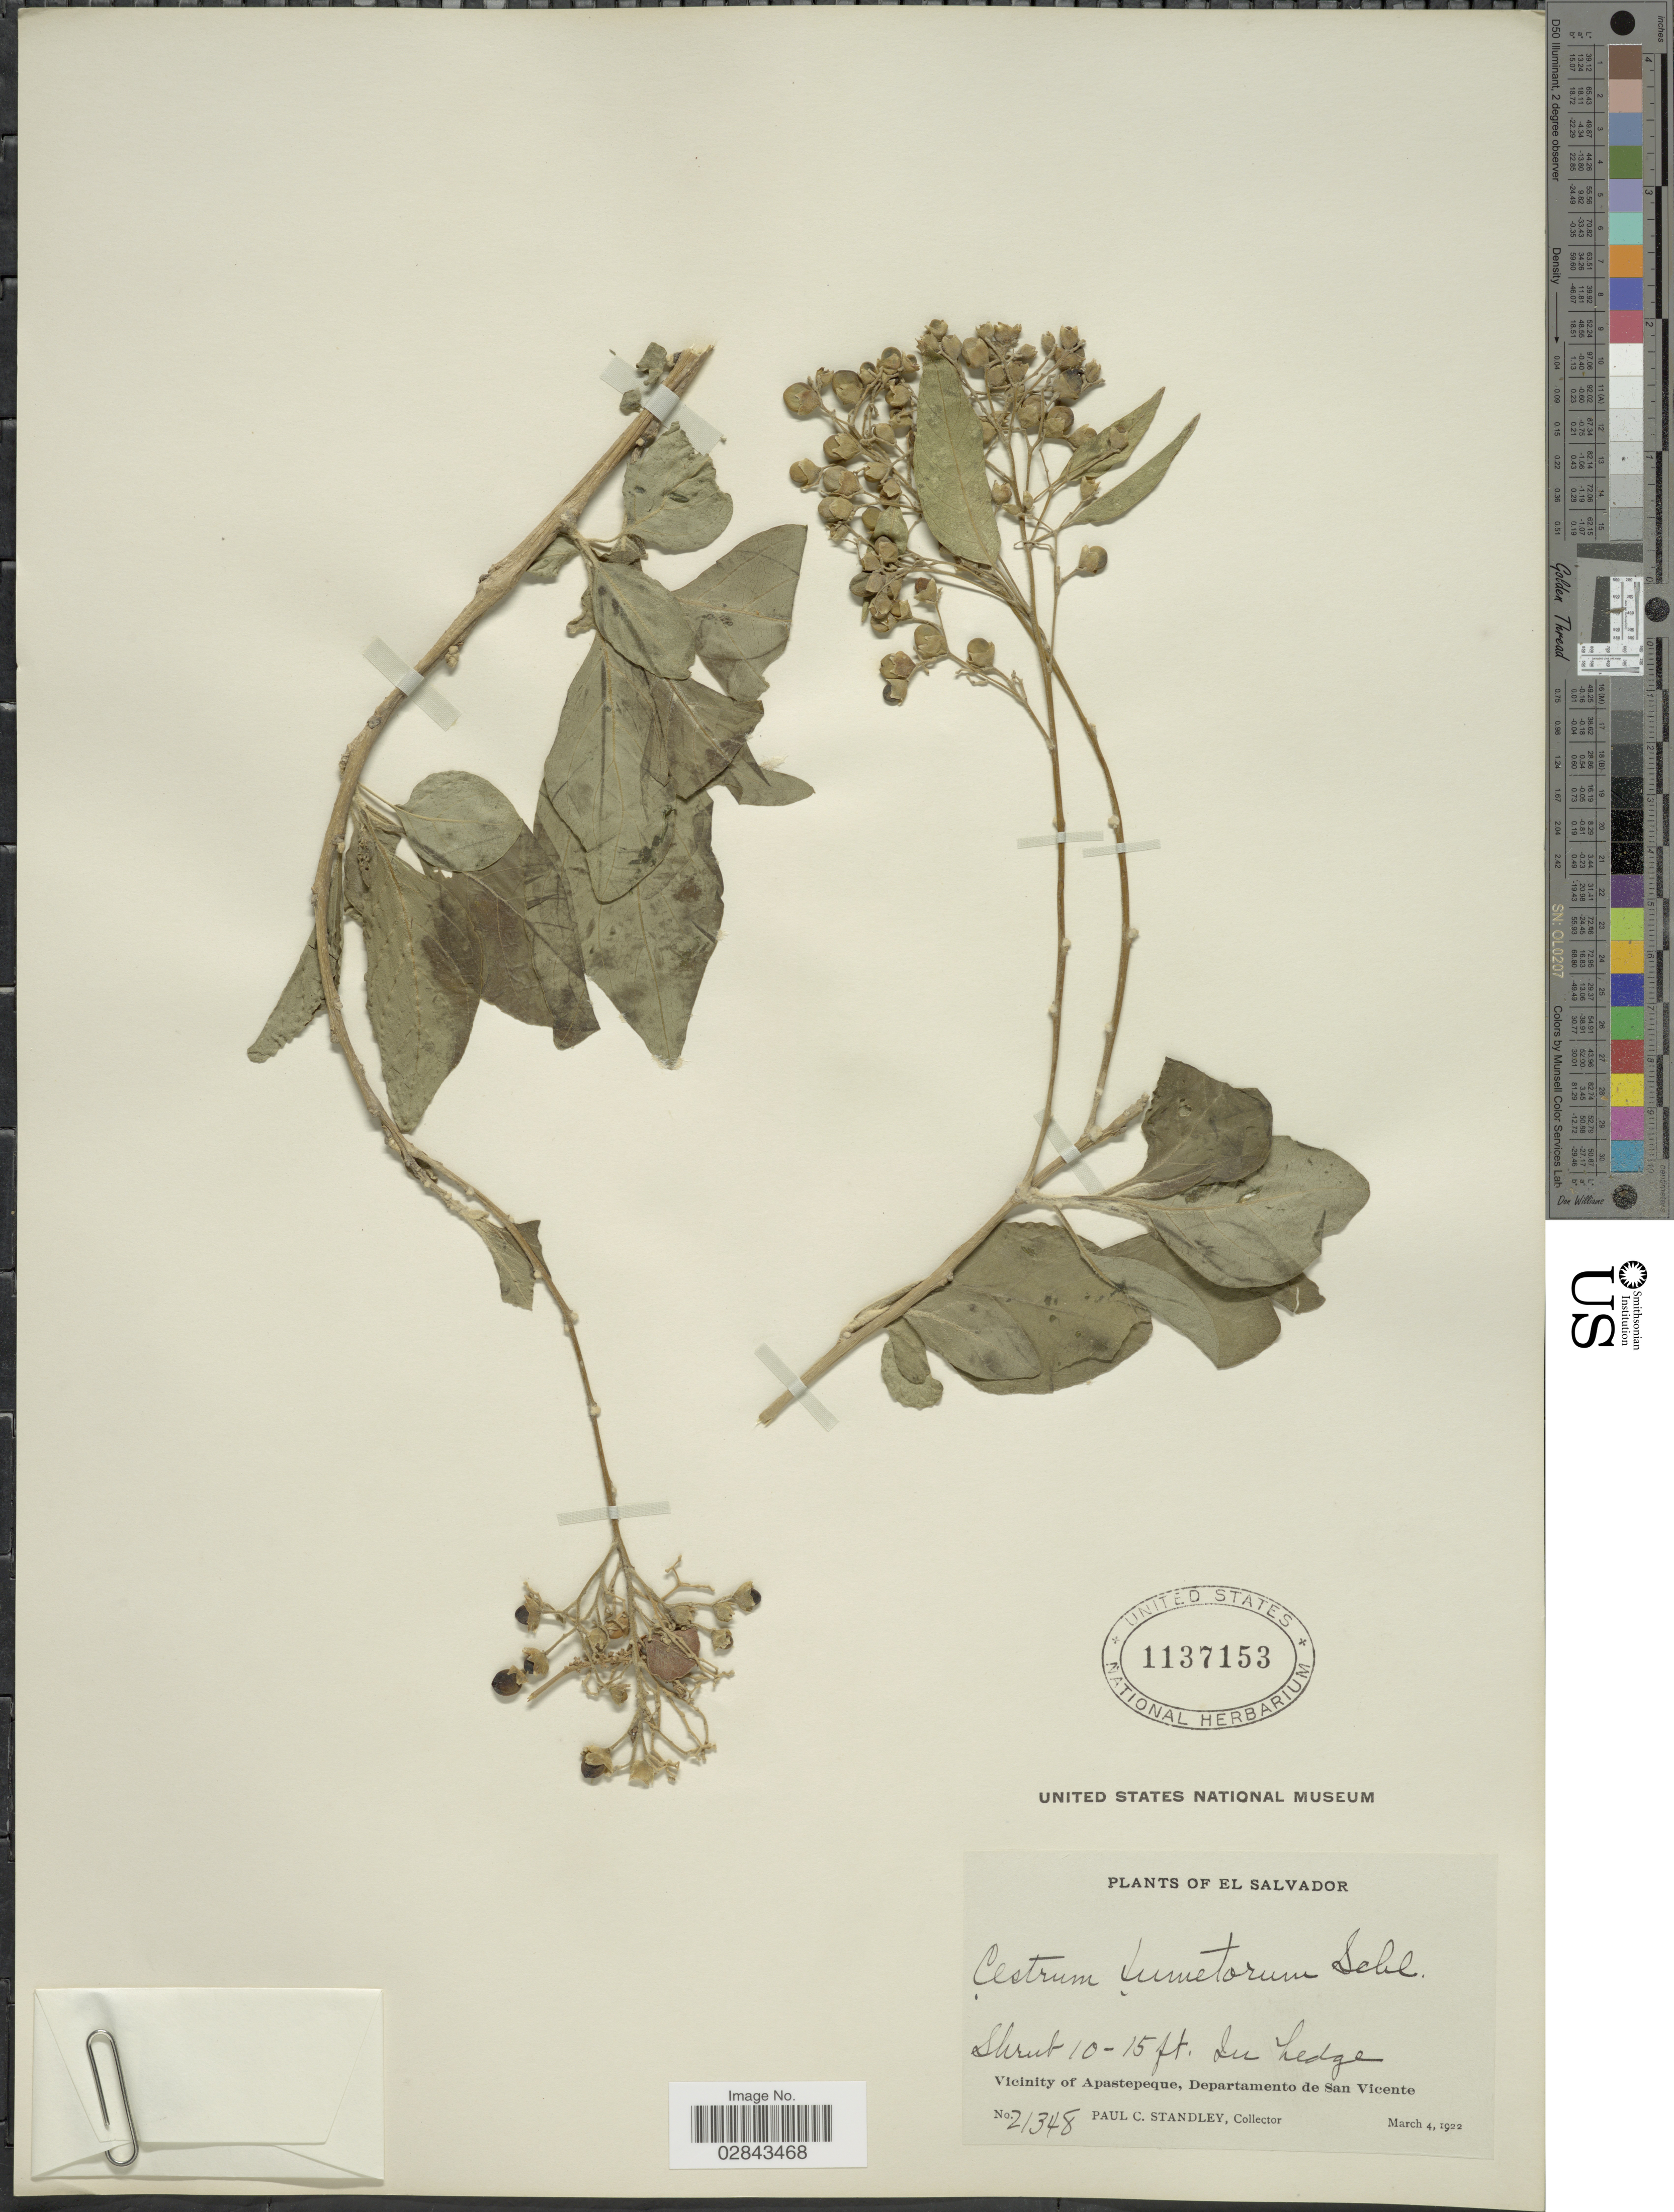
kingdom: Plantae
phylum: Tracheophyta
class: Magnoliopsida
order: Solanales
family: Solanaceae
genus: Cestrum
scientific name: Cestrum dumetorum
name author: Schltdl.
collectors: P. C. Standley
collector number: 21348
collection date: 1922-03-04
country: El Salvador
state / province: San Vincente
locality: Vicinity of Apastepeque, Departamento de San Vicente.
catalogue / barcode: US 1137153